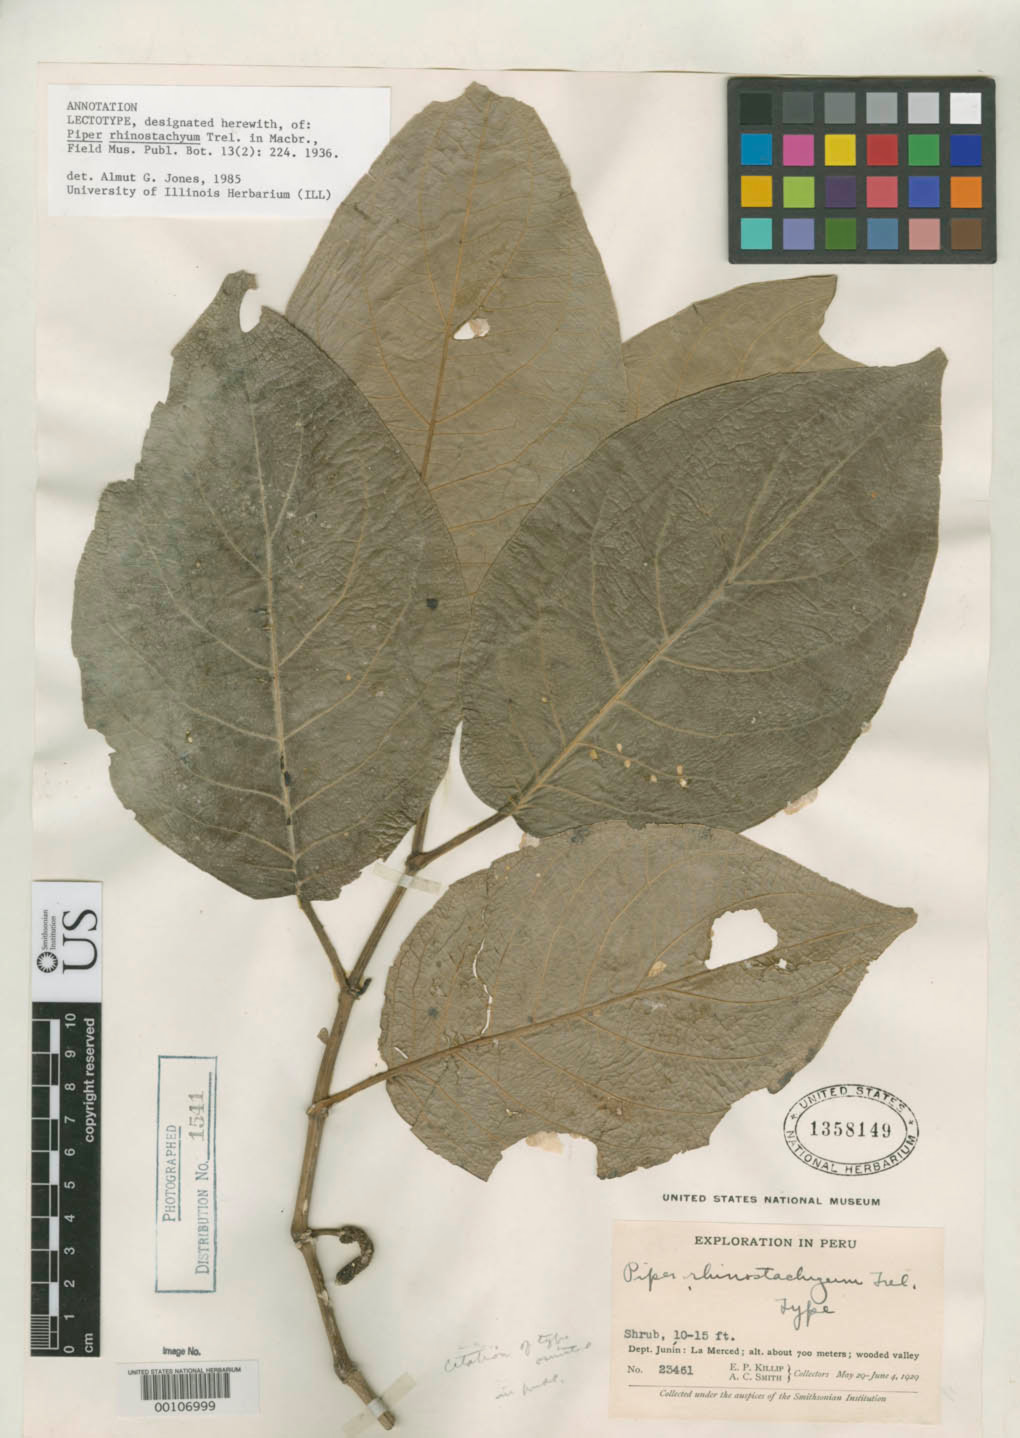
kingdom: Plantae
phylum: Tracheophyta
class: Magnoliopsida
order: Piperales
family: Piperaceae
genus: Piper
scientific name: Piper rhinostachyum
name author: Trel. in J.F. Macbr.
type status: Lectotype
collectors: E. P. Killip & A. C. Smith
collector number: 23461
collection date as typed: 29 May 1929 to 04 Jun 1929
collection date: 1929-05-29/1929-06-04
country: Peru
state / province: Junín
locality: La Merced.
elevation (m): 700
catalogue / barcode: US 1358149